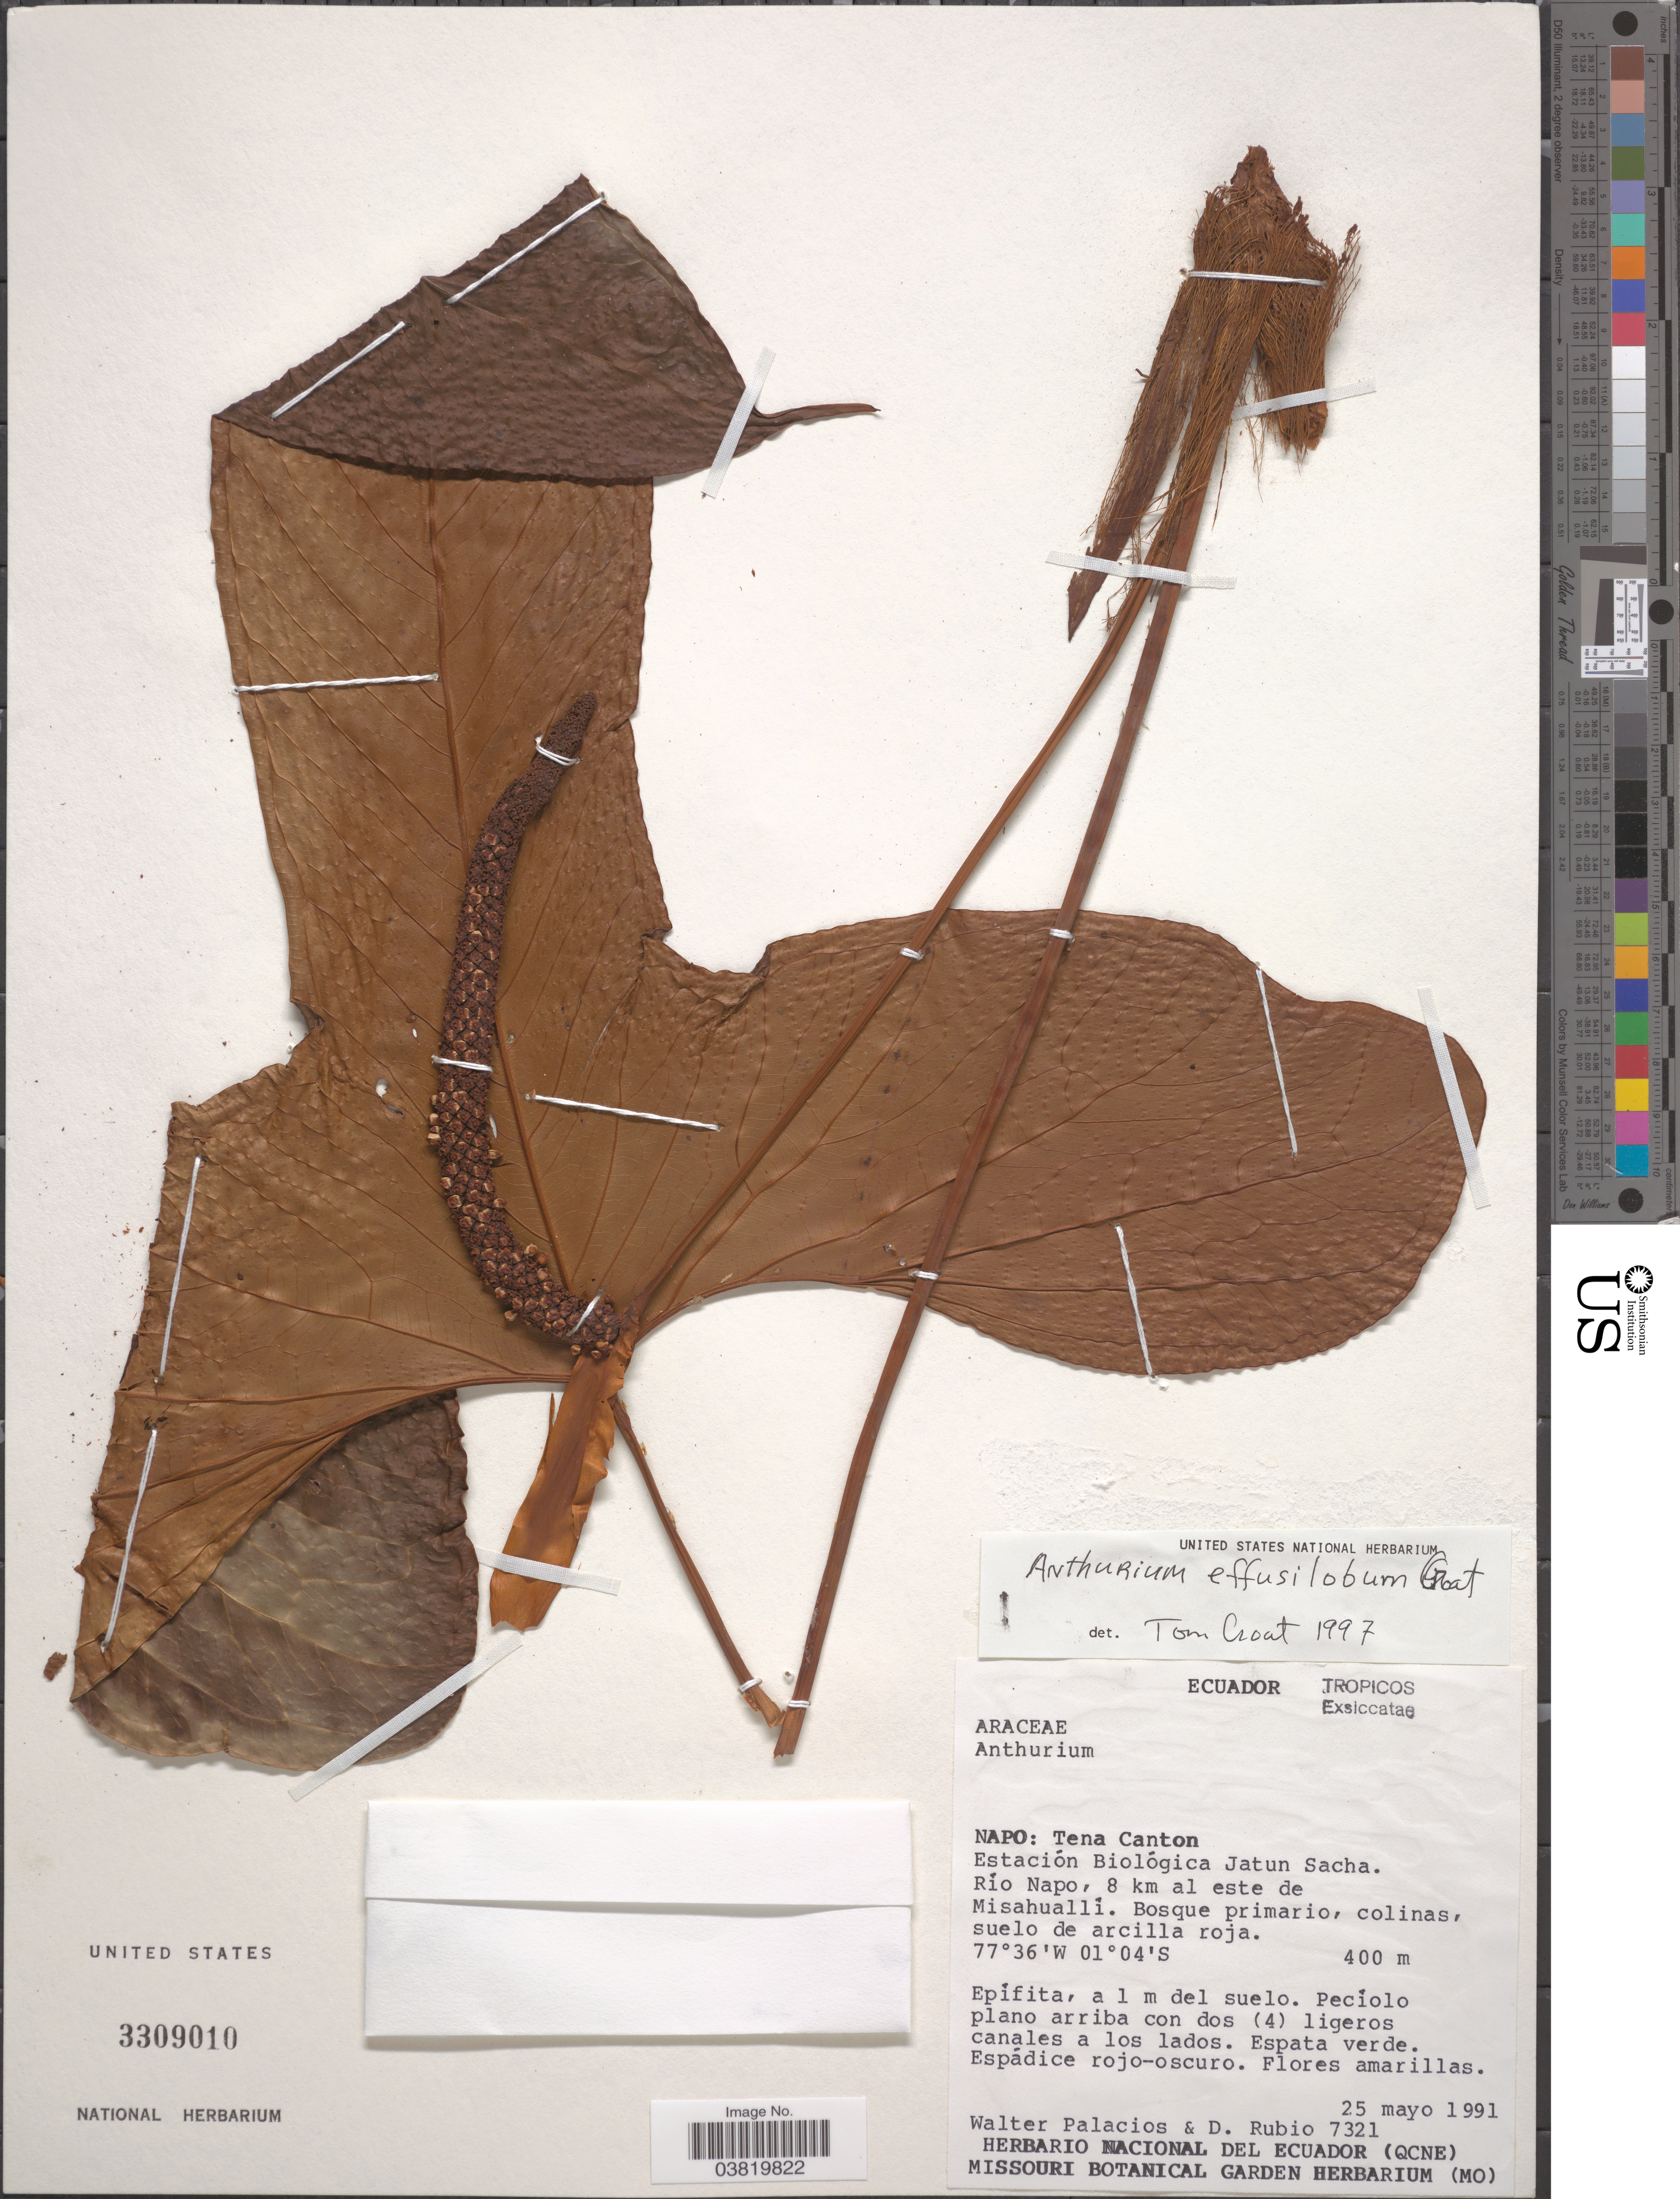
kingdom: Plantae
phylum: Tracheophyta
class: Liliopsida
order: Alismatales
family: Araceae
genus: Anthurium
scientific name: Anthurium effusilobum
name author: Croat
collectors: W. Palacios & D. Rubio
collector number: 7321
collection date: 1991-05-25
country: Ecuador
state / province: Napo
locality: Tena Canton. Estación Biológica Jatun Sacha. Río Napo, 8 km al este de Misahualli.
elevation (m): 400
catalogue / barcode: US 3309010